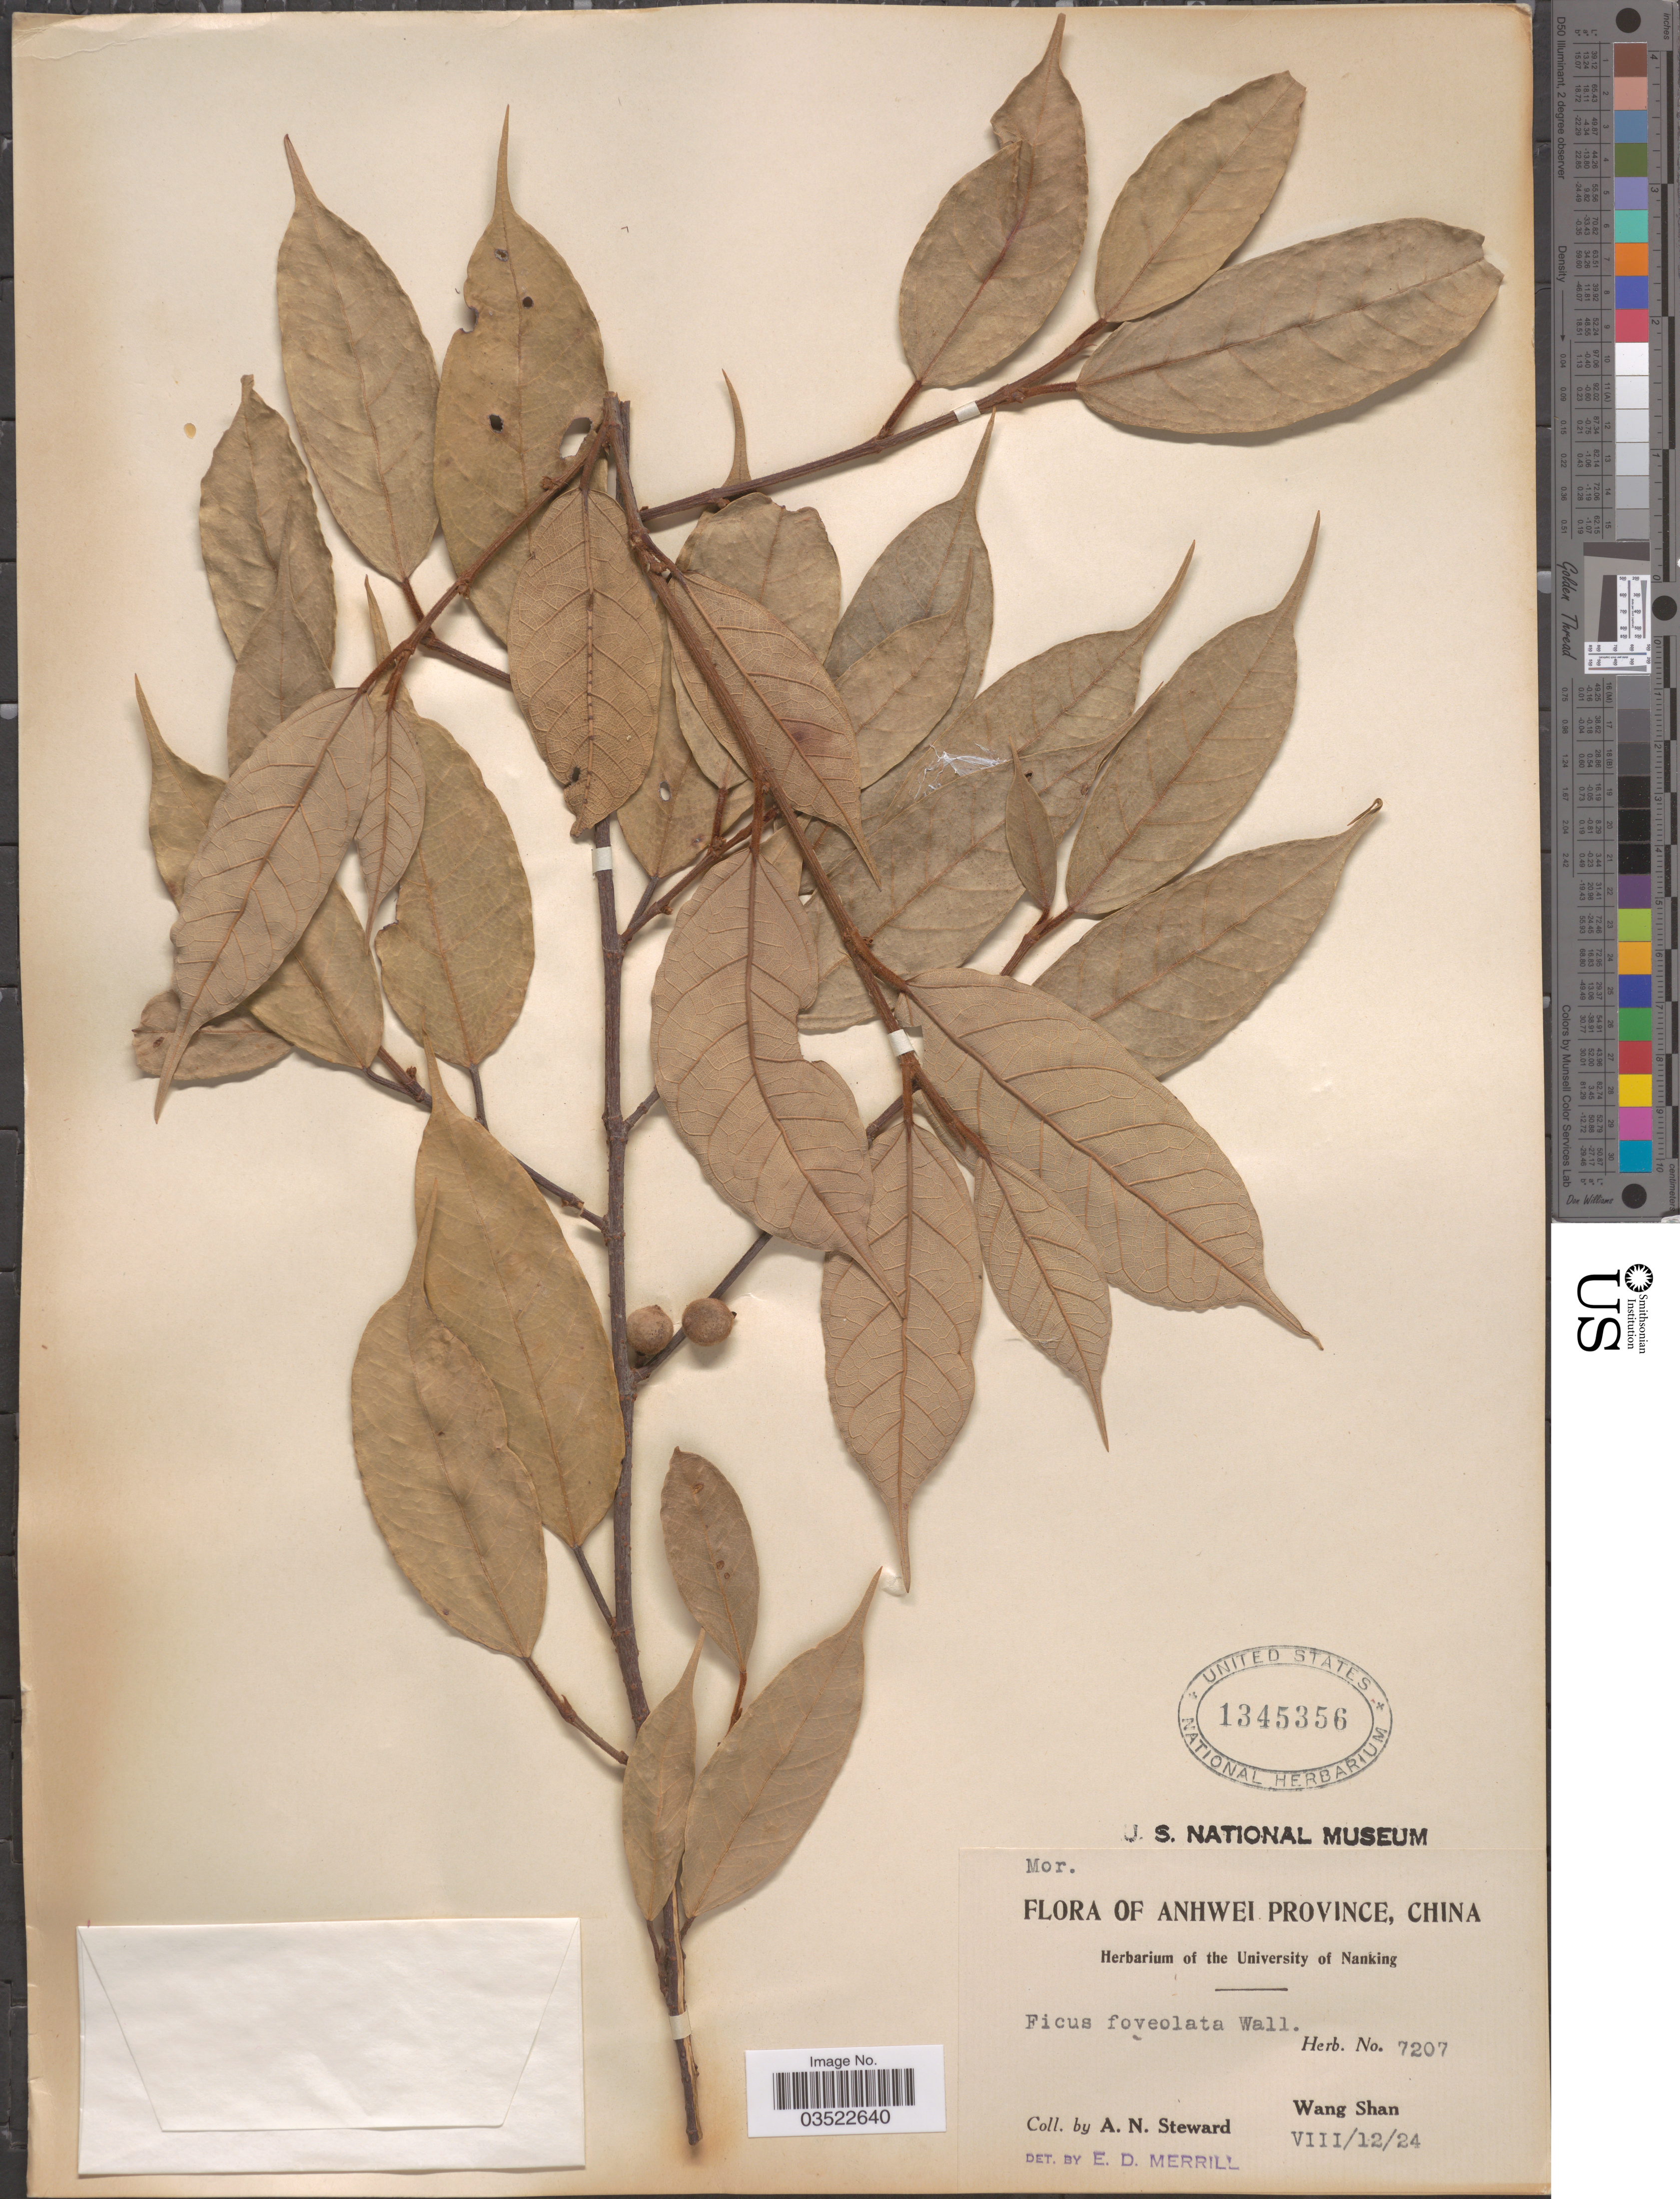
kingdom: Plantae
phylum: Tracheophyta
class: Magnoliopsida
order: Rosales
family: Moraceae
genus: Ficus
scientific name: Ficus sarmentosa var. nipponica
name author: (Franch. & Sav.) Corner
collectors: A. N. Steward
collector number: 7207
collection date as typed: Transcribed d/m/y: 12/8/24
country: China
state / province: Anhui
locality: Anhwei Province. Wang Shan.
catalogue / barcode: US 1345356